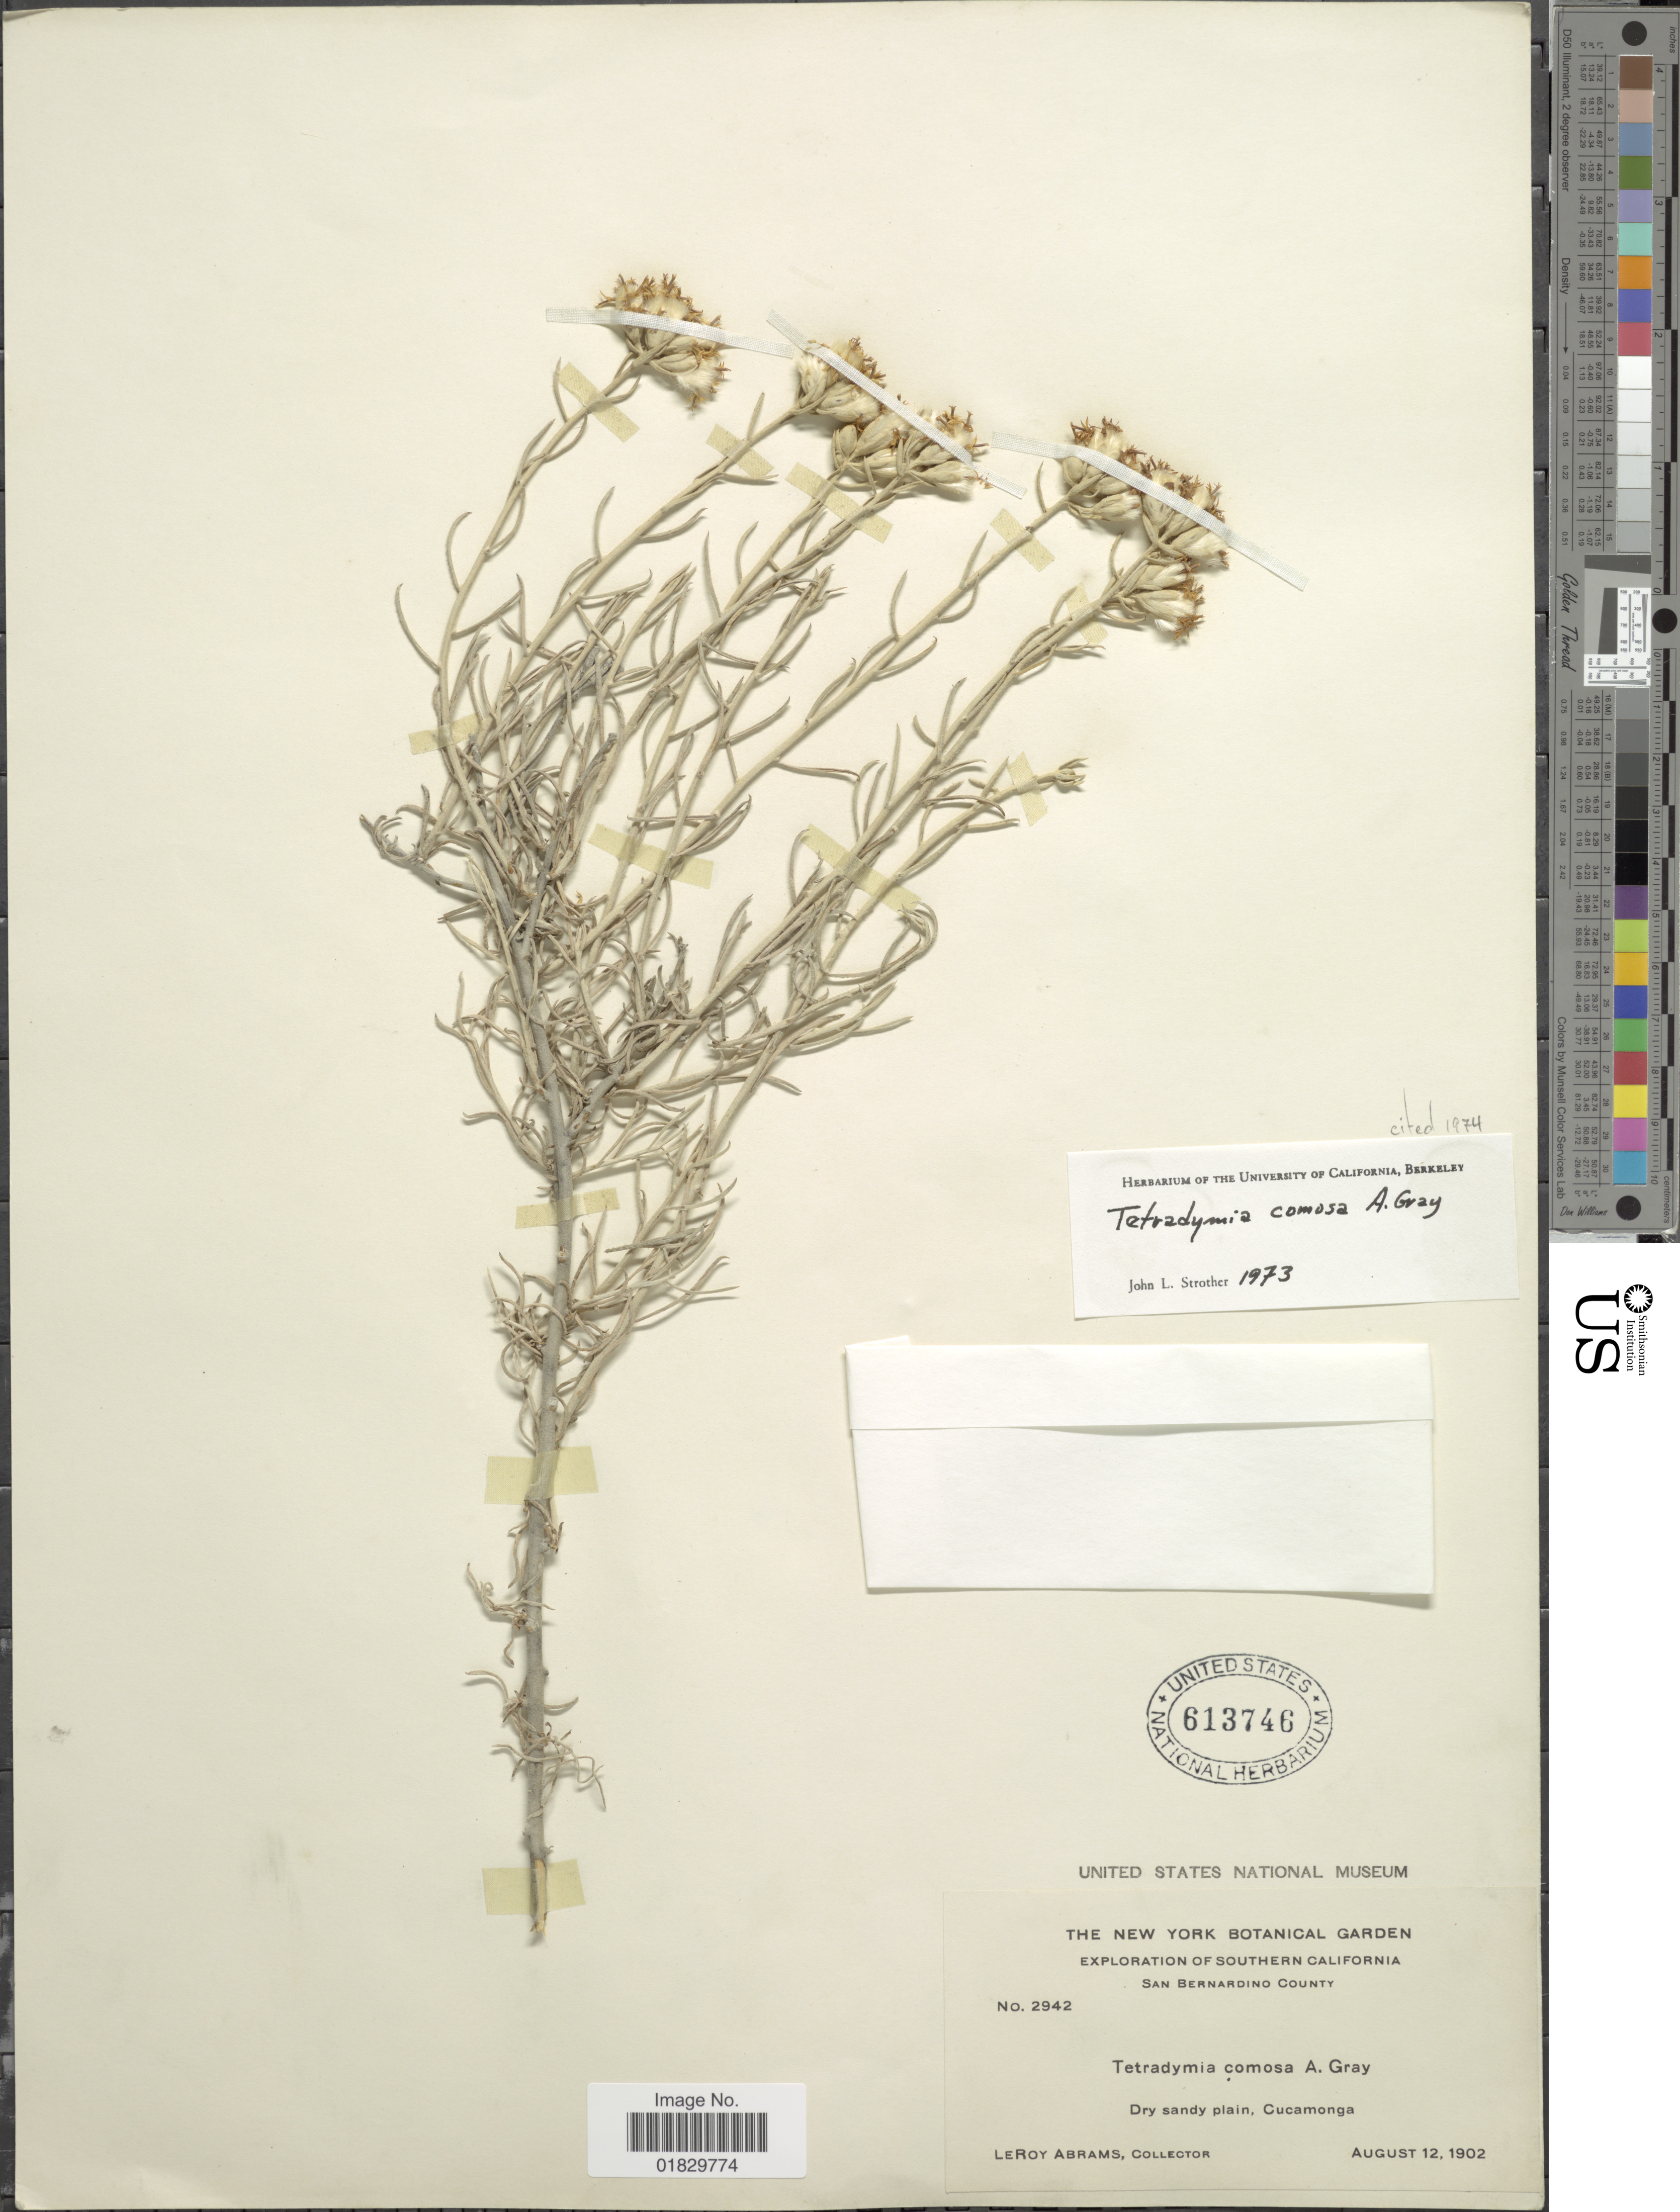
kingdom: Plantae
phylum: Tracheophyta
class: Magnoliopsida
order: Asterales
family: Asteraceae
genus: Tetradymia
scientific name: Tetradymia comosa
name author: A. Gray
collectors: L. Abrams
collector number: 2942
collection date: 1902-08-12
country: United States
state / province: California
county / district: San Bernardino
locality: Southern California. San Bernardino County. Dry sandy plain, Cucamonga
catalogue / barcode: US 613746